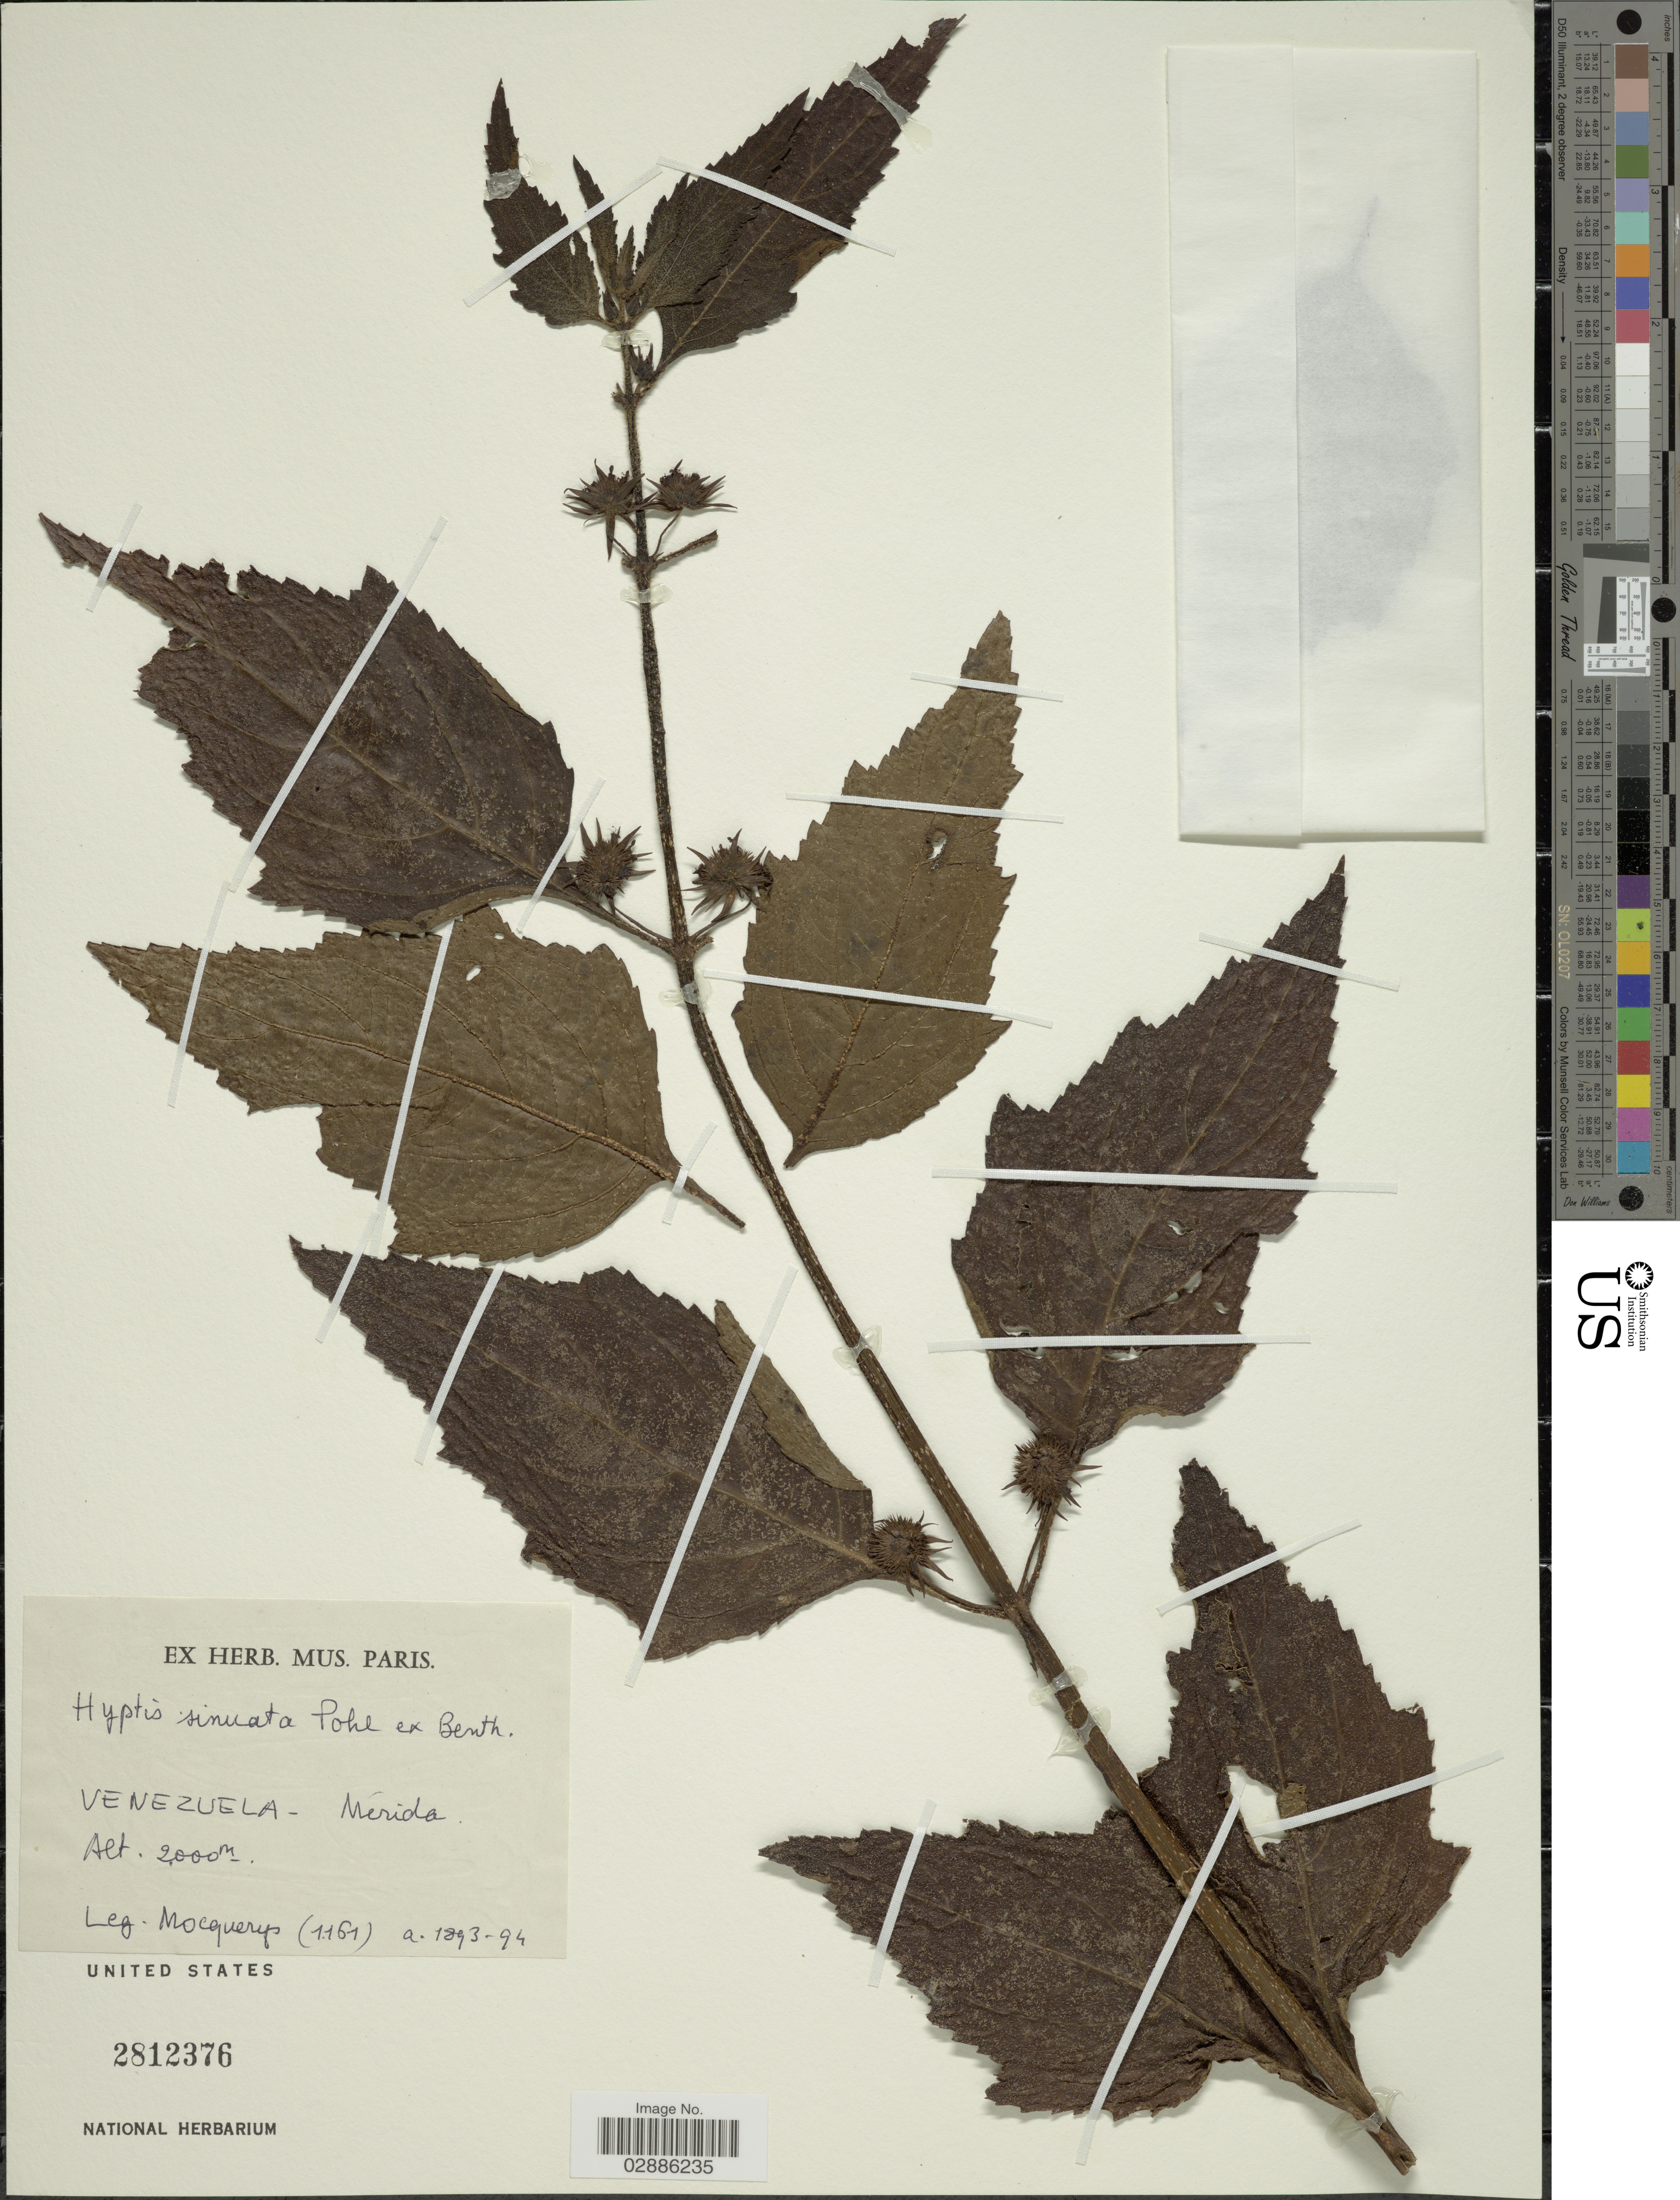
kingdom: Plantae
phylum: Tracheophyta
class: Magnoliopsida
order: Lamiales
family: Lamiaceae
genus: Hyptis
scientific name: Hyptis sinuata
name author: Pohl ex Benth.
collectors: A. Mocquerys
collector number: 1161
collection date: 1893/1894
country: Venezuela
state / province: Mérida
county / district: Libertador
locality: Mérida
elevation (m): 2000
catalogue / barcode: US 2812376